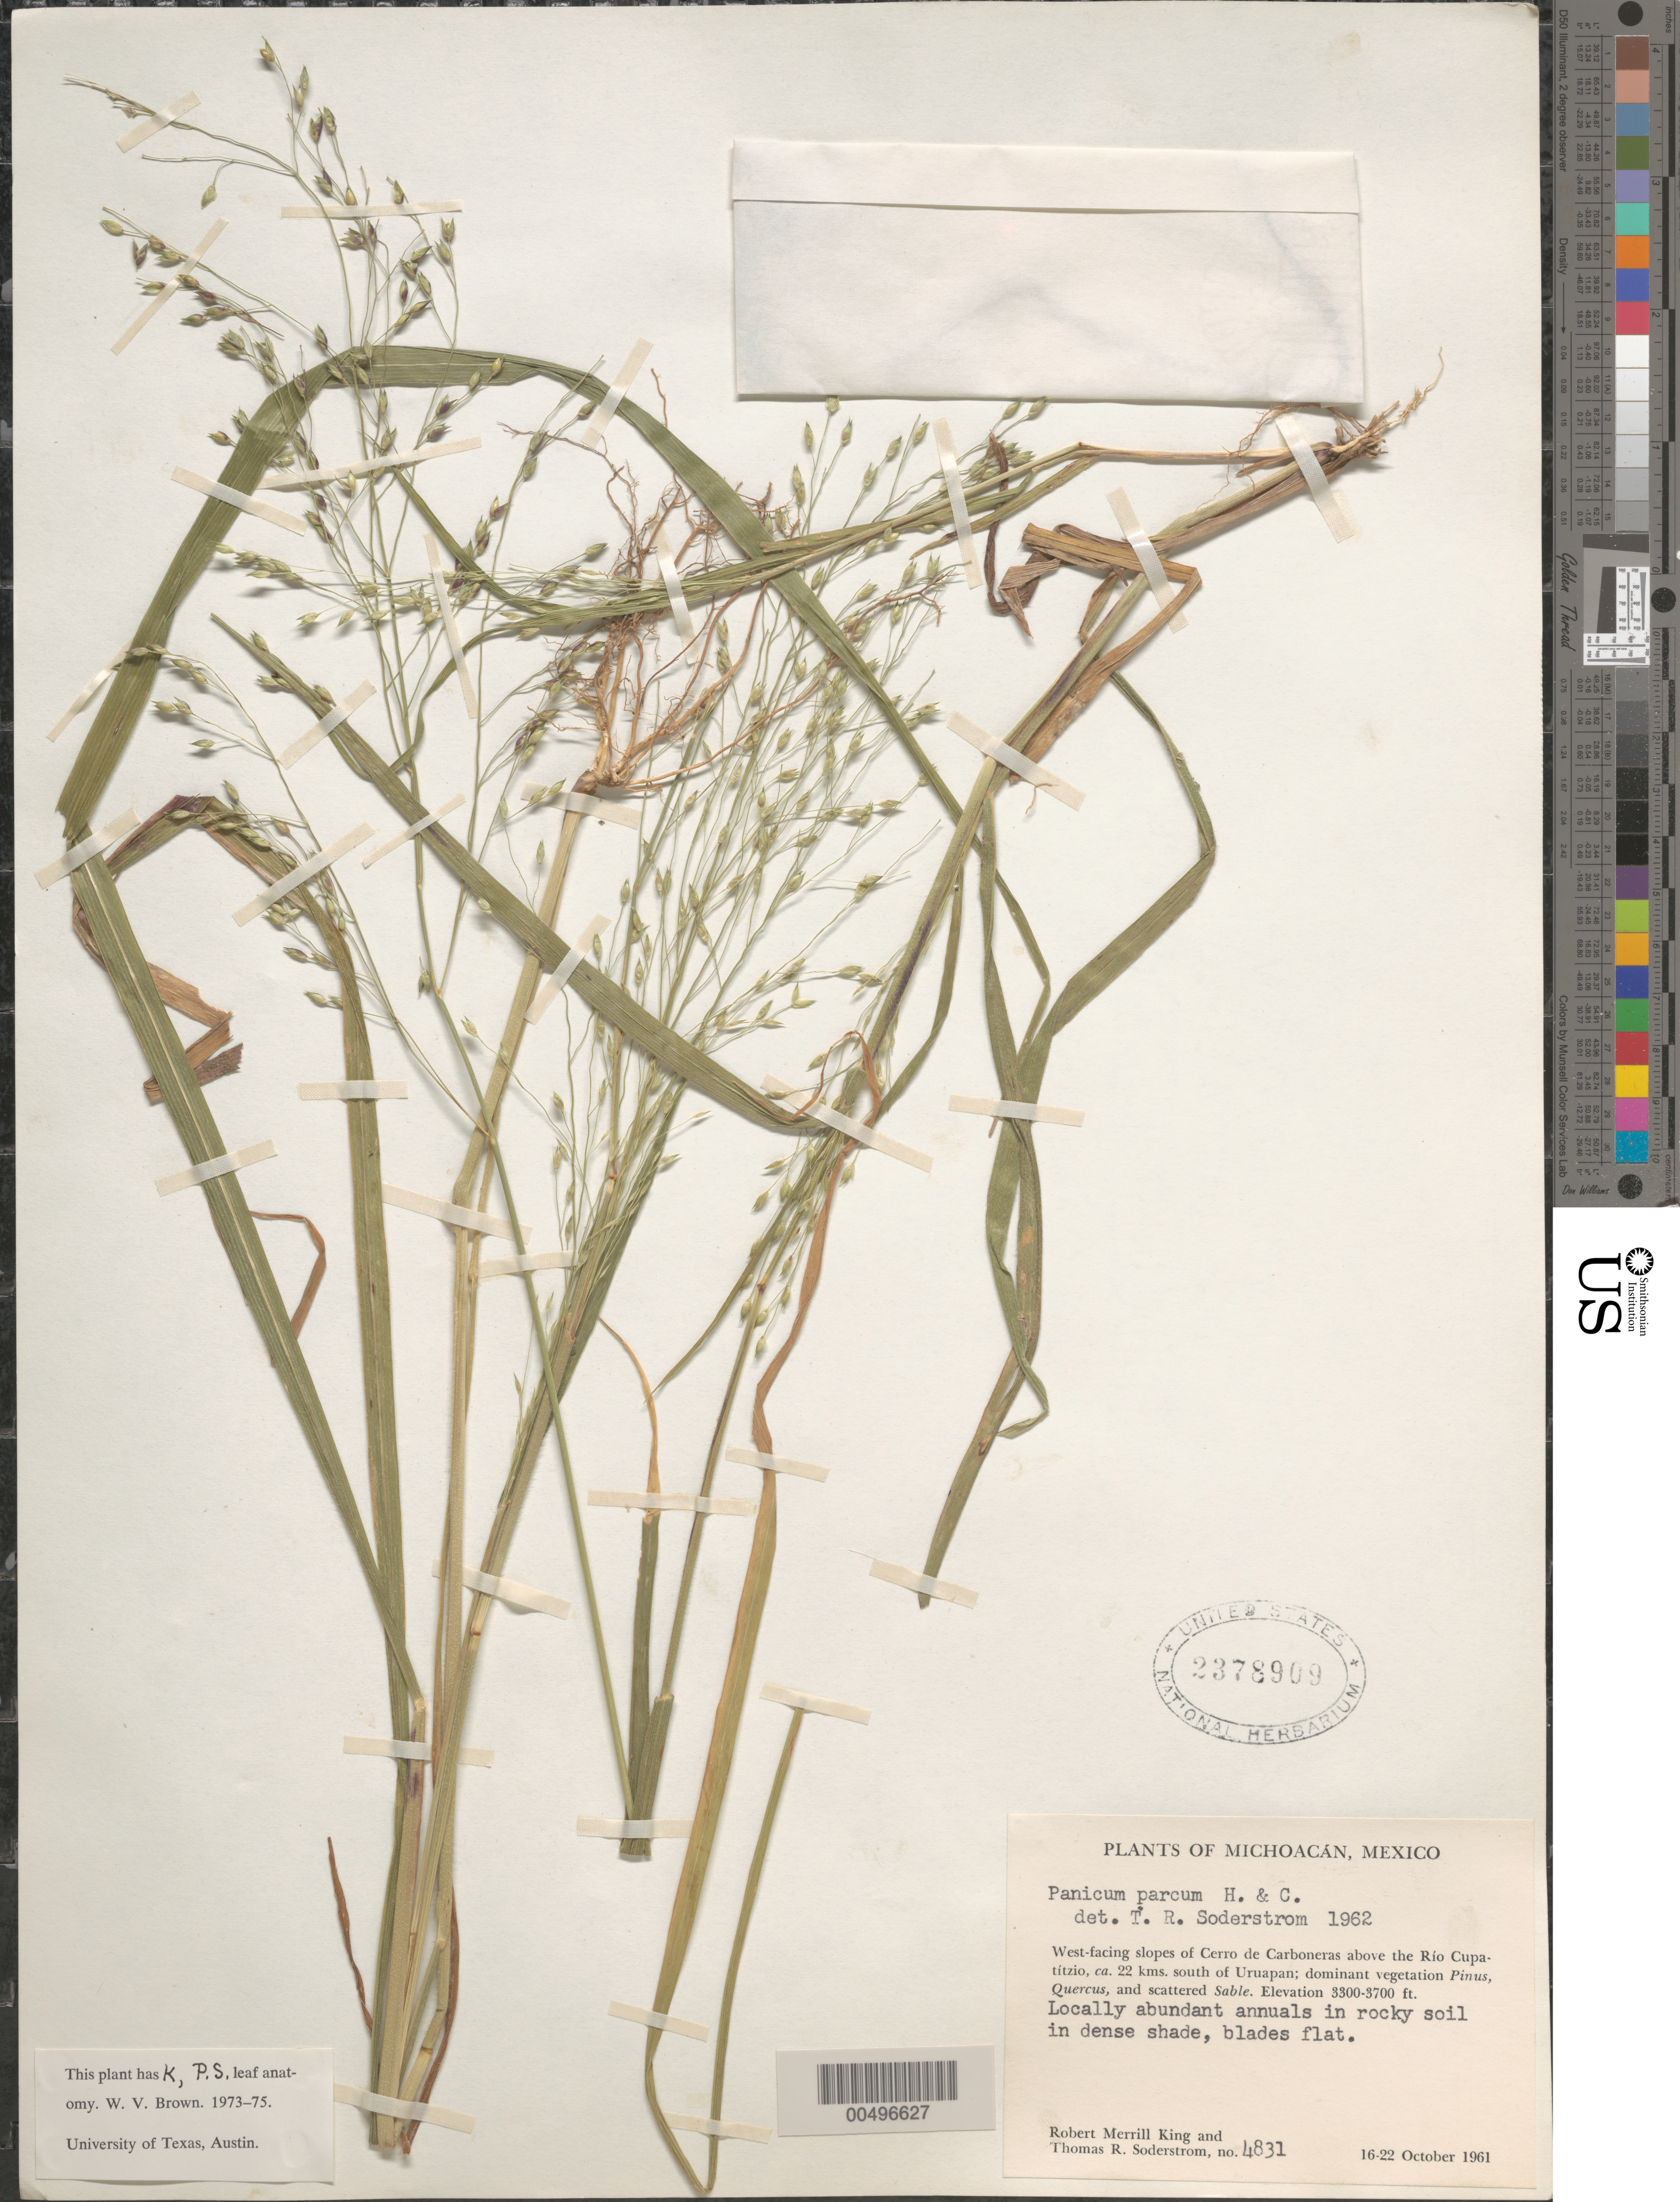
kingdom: Plantae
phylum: Tracheophyta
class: Liliopsida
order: Poales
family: Poaceae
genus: Panicum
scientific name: Panicum parcum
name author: Hitchc. & Chase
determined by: Soderstrom, T. R.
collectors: R. M. King & T. R. Soderstrom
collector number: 4831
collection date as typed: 16 Oct 1961 to 22 Oct 1961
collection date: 1961-10-16/1961-10-22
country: Mexico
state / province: Michoacán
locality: W-facing slopes of Cerro de Carboneras above the R¡o Cupat¡tzio, ca 22 km S of Uruapan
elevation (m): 1006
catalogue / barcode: US 2378909